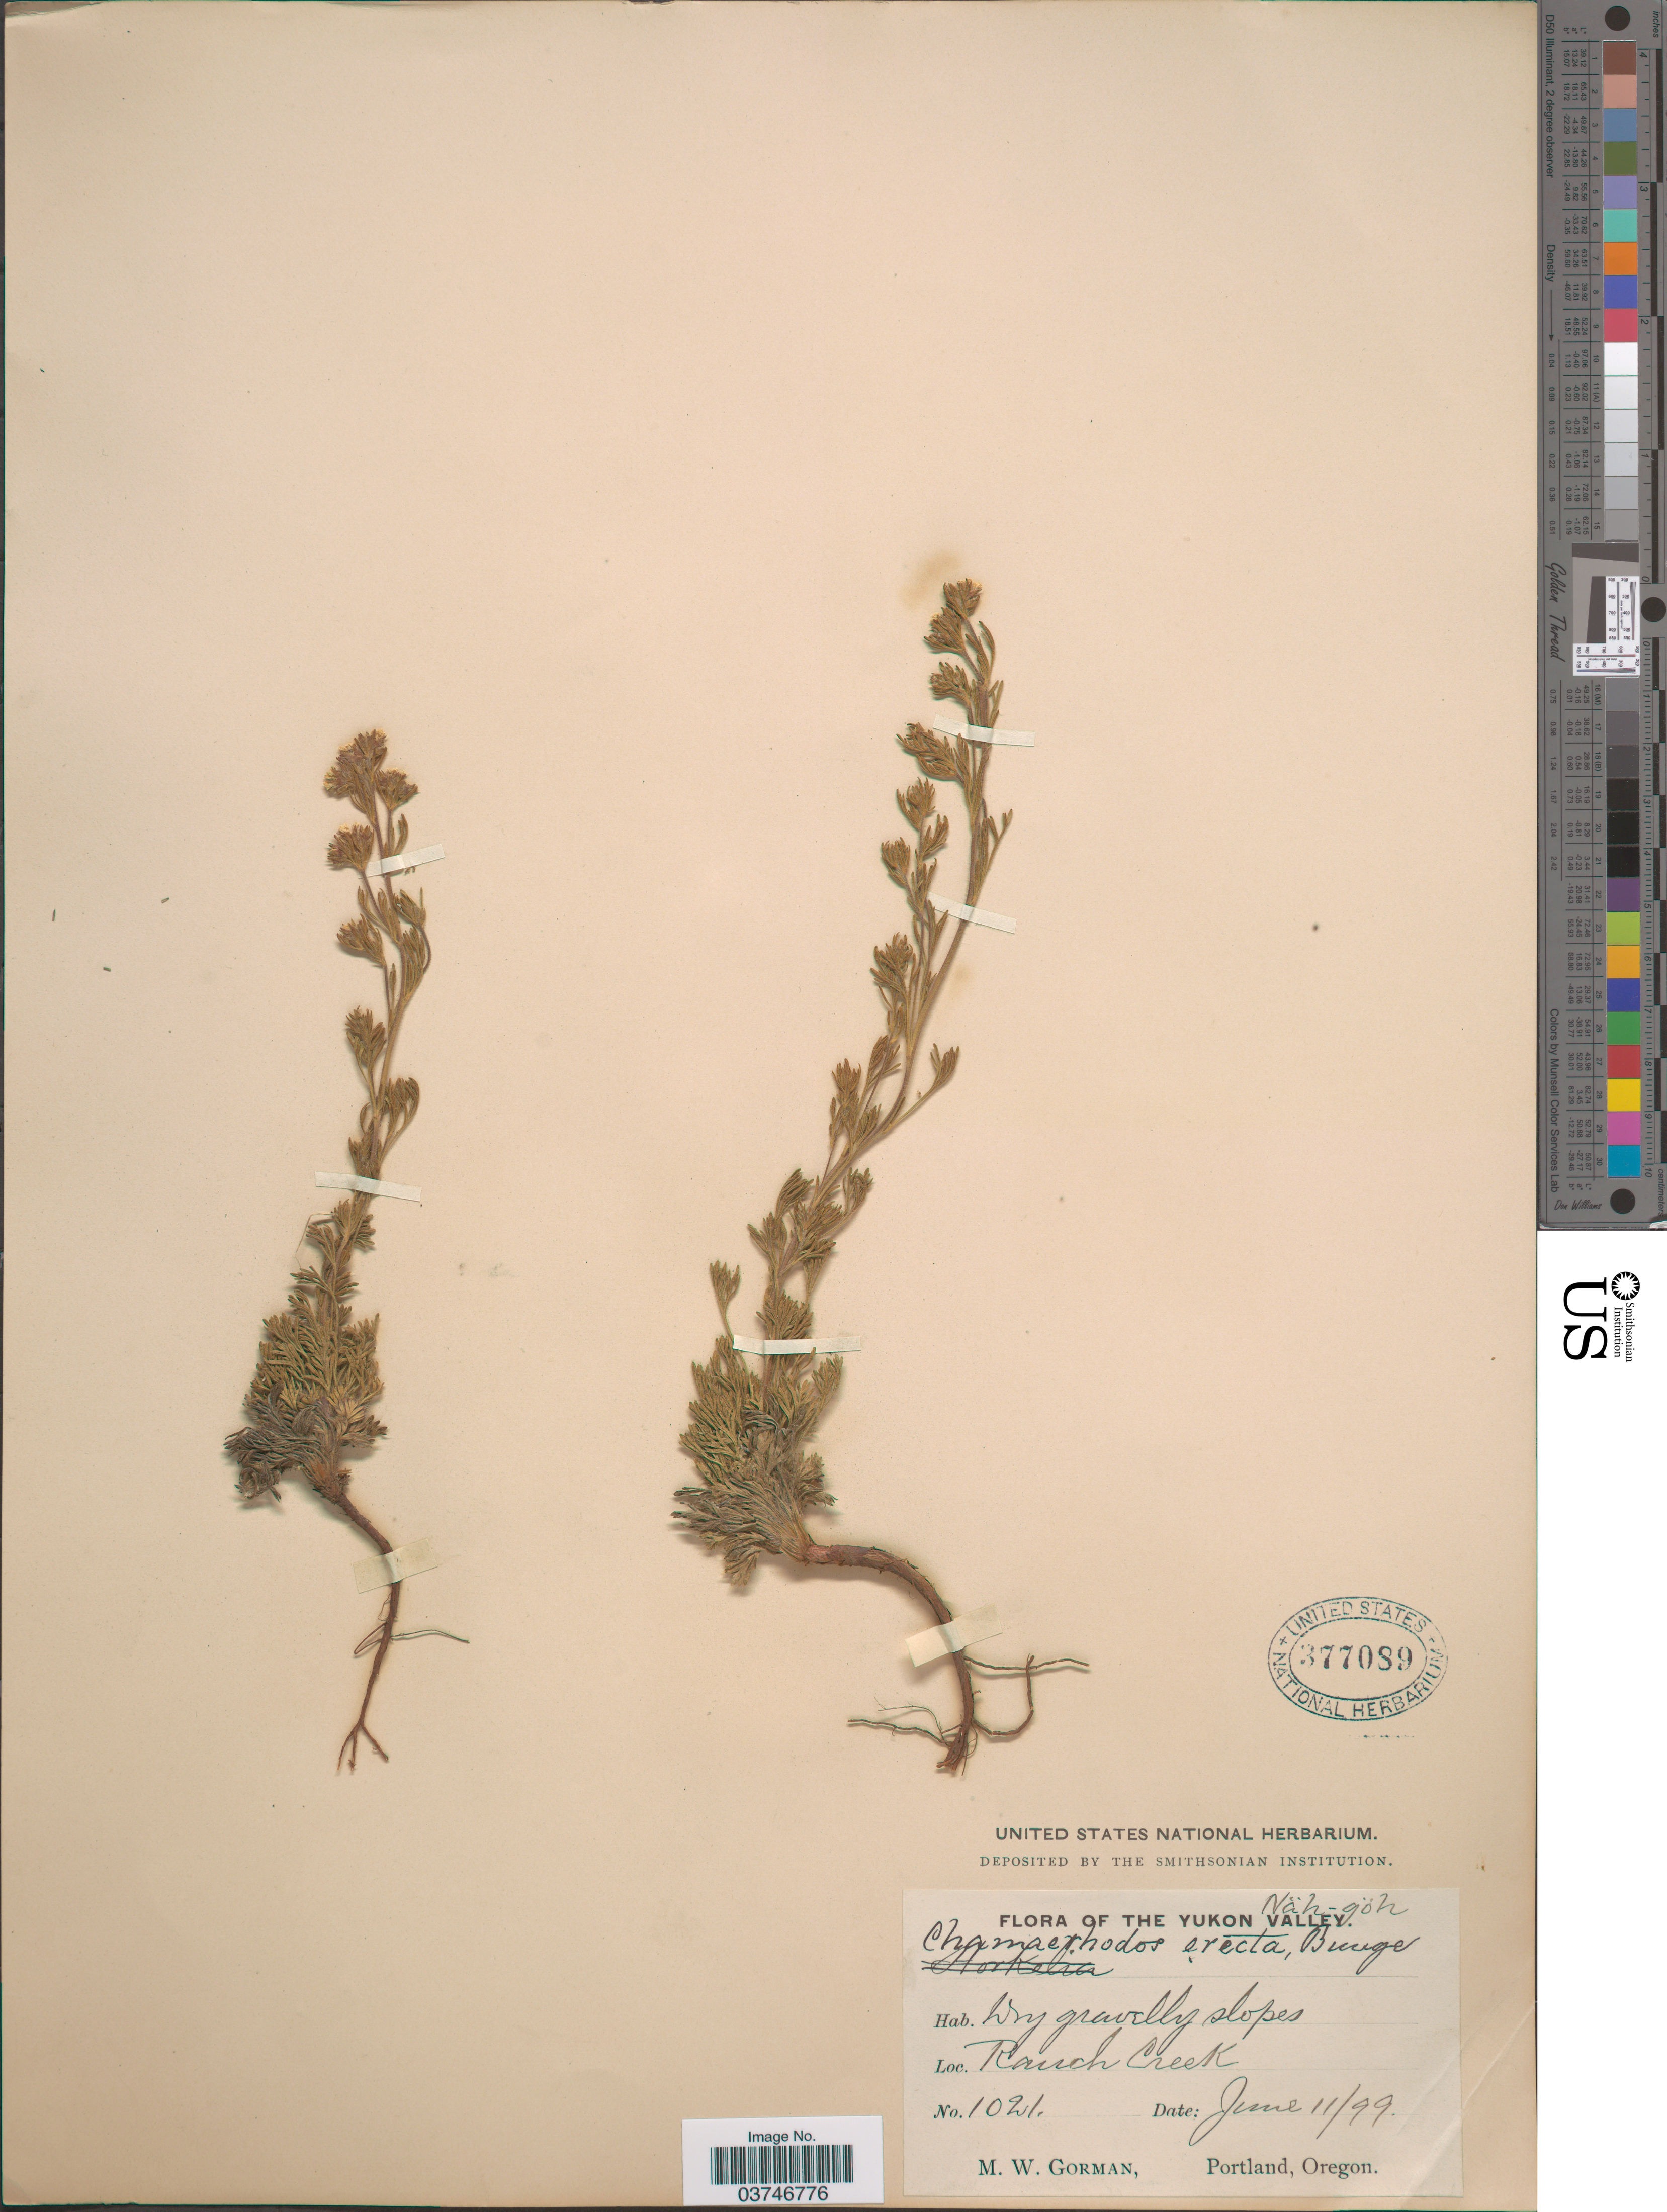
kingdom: Plantae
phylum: Tracheophyta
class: Magnoliopsida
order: Rosales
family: Rosaceae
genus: Chamaerhodos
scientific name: Chamaerhodos erecta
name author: (L.) Bunge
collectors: M. W. Gorman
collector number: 1021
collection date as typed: Transcribed d/m/y: 11/6/99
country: Canada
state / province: Yukon Territory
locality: The Yukon Valley. Dry gravelly slopes. Ranch Creek.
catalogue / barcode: US 377089